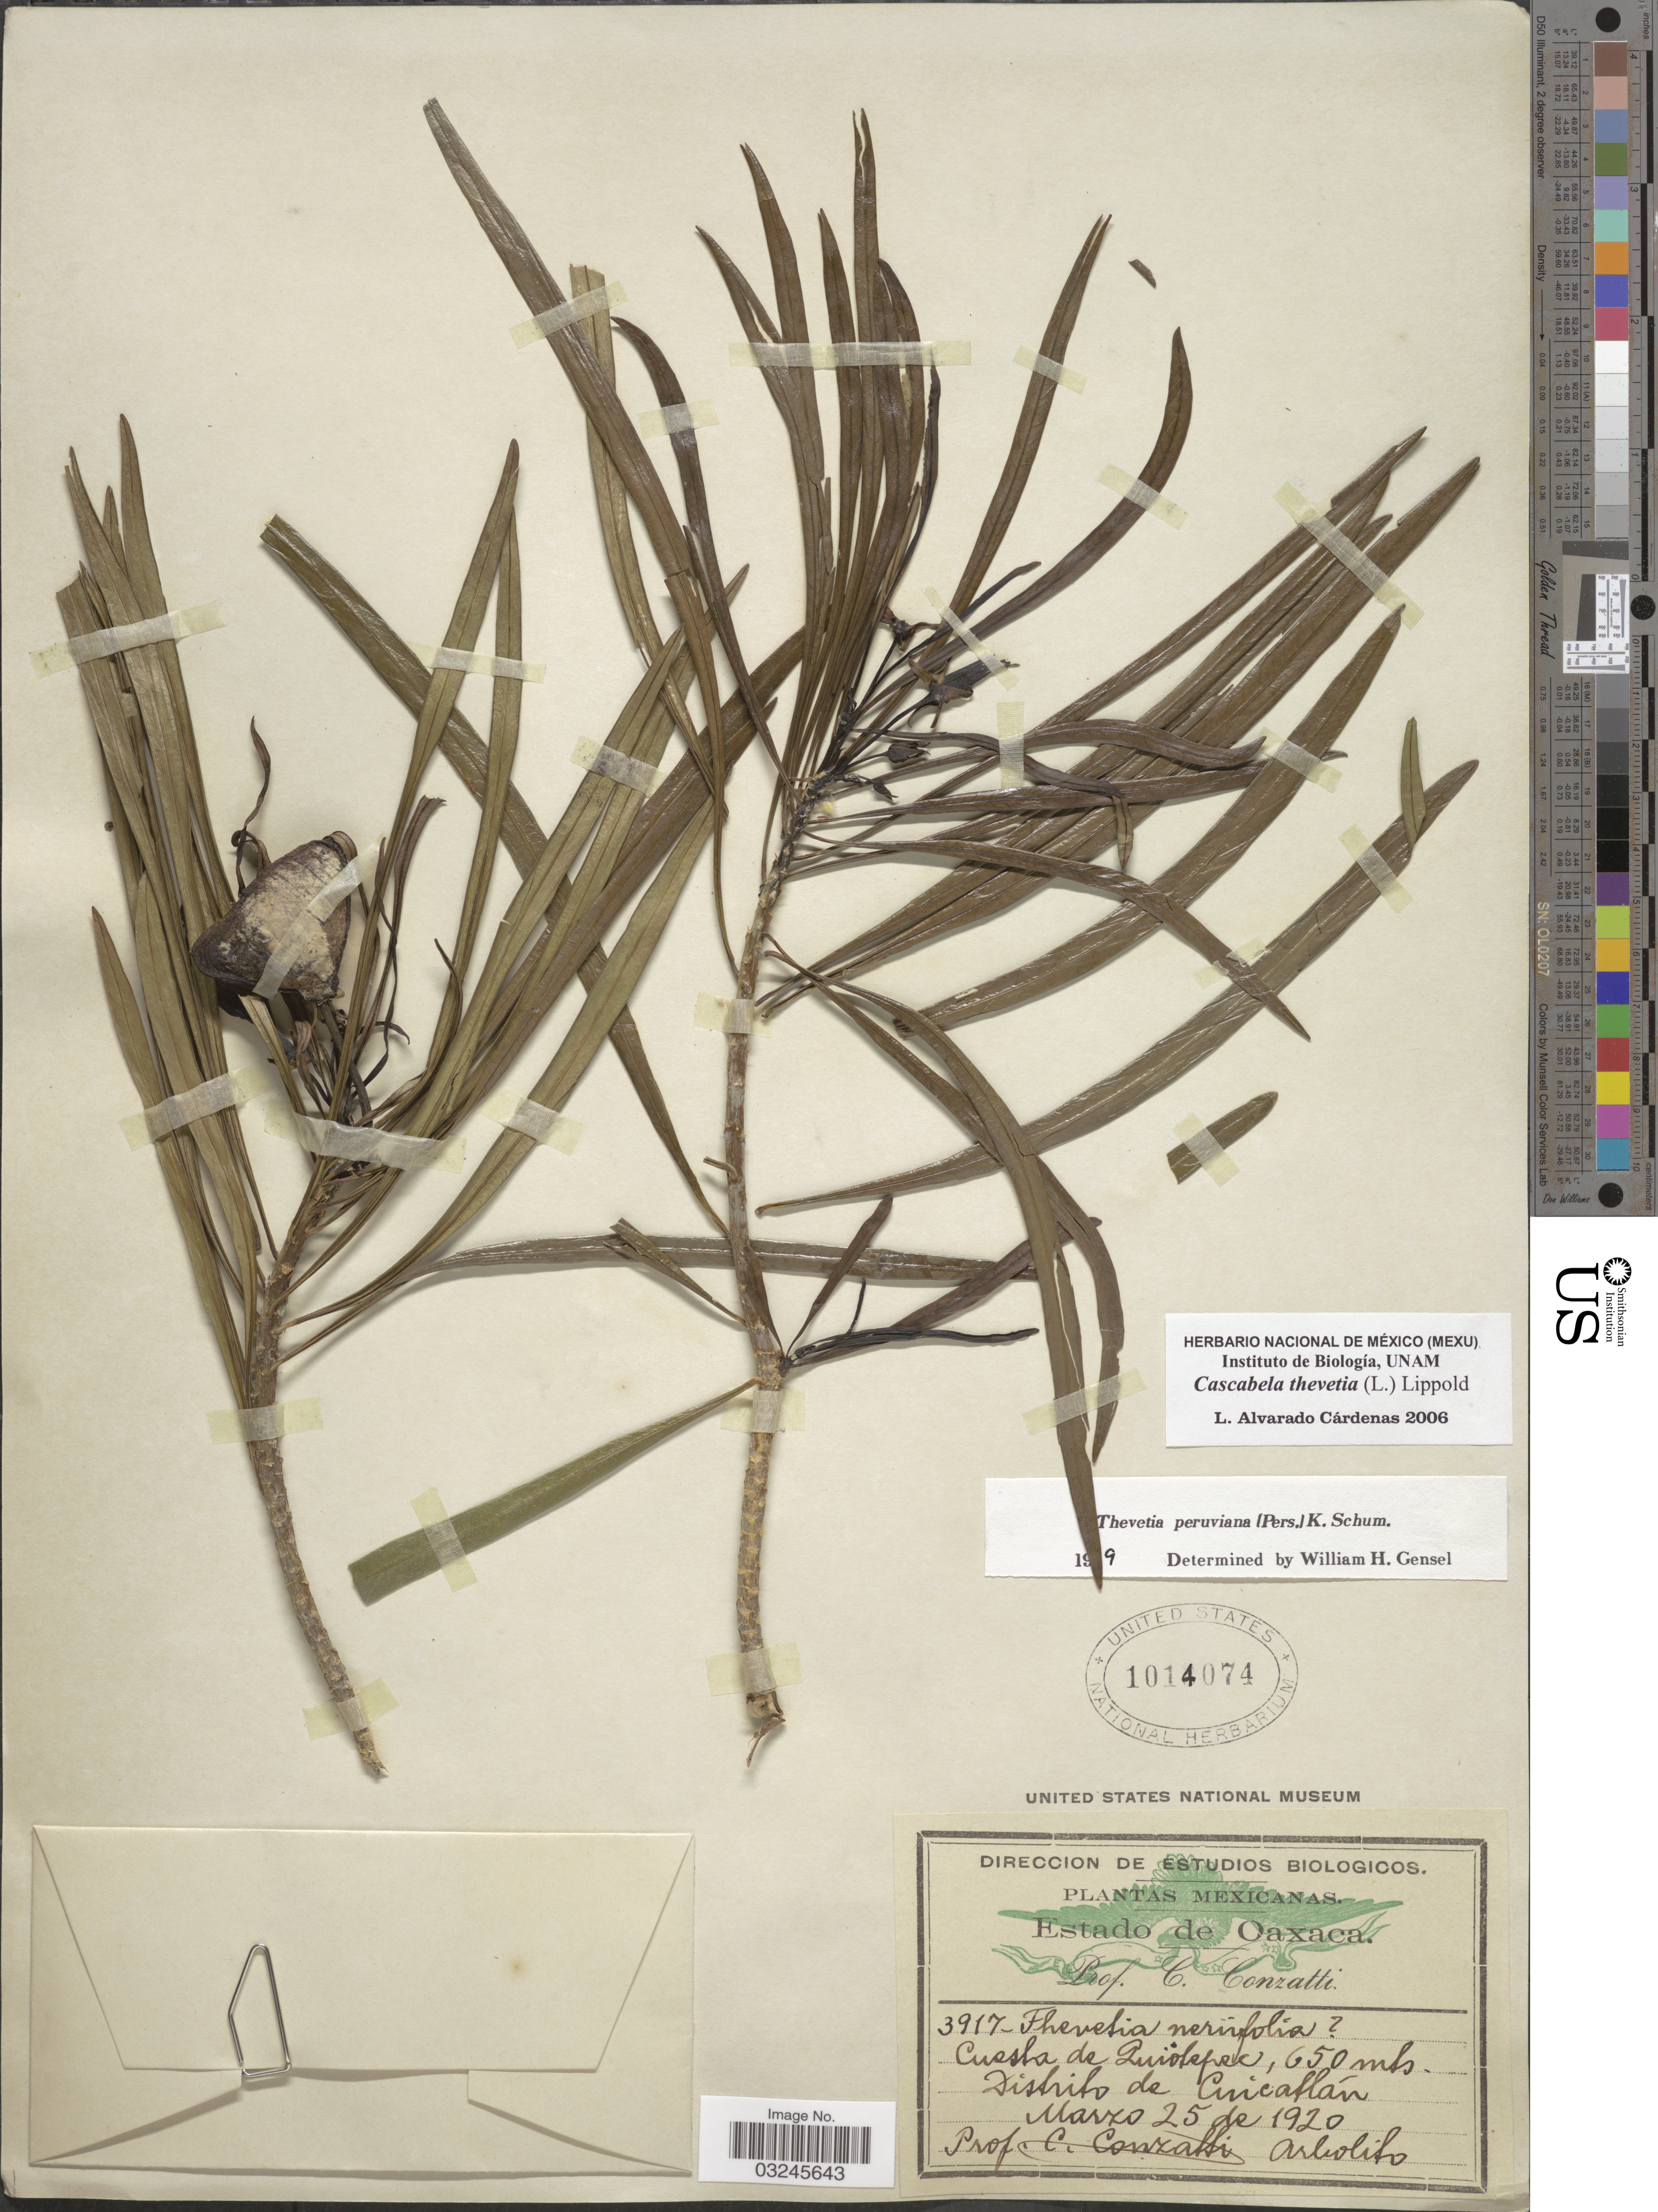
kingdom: Plantae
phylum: Tracheophyta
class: Magnoliopsida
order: Gentianales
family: Apocynaceae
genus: Thevetia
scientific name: Thevetia peruviana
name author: (Pers.) K. Schum.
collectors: C. Conzatti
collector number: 3917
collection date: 1920-03-25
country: Mexico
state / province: Oaxaca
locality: Cuesta de Quiotepec, Distrito de Cuicatlán.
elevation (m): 650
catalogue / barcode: US 1014074